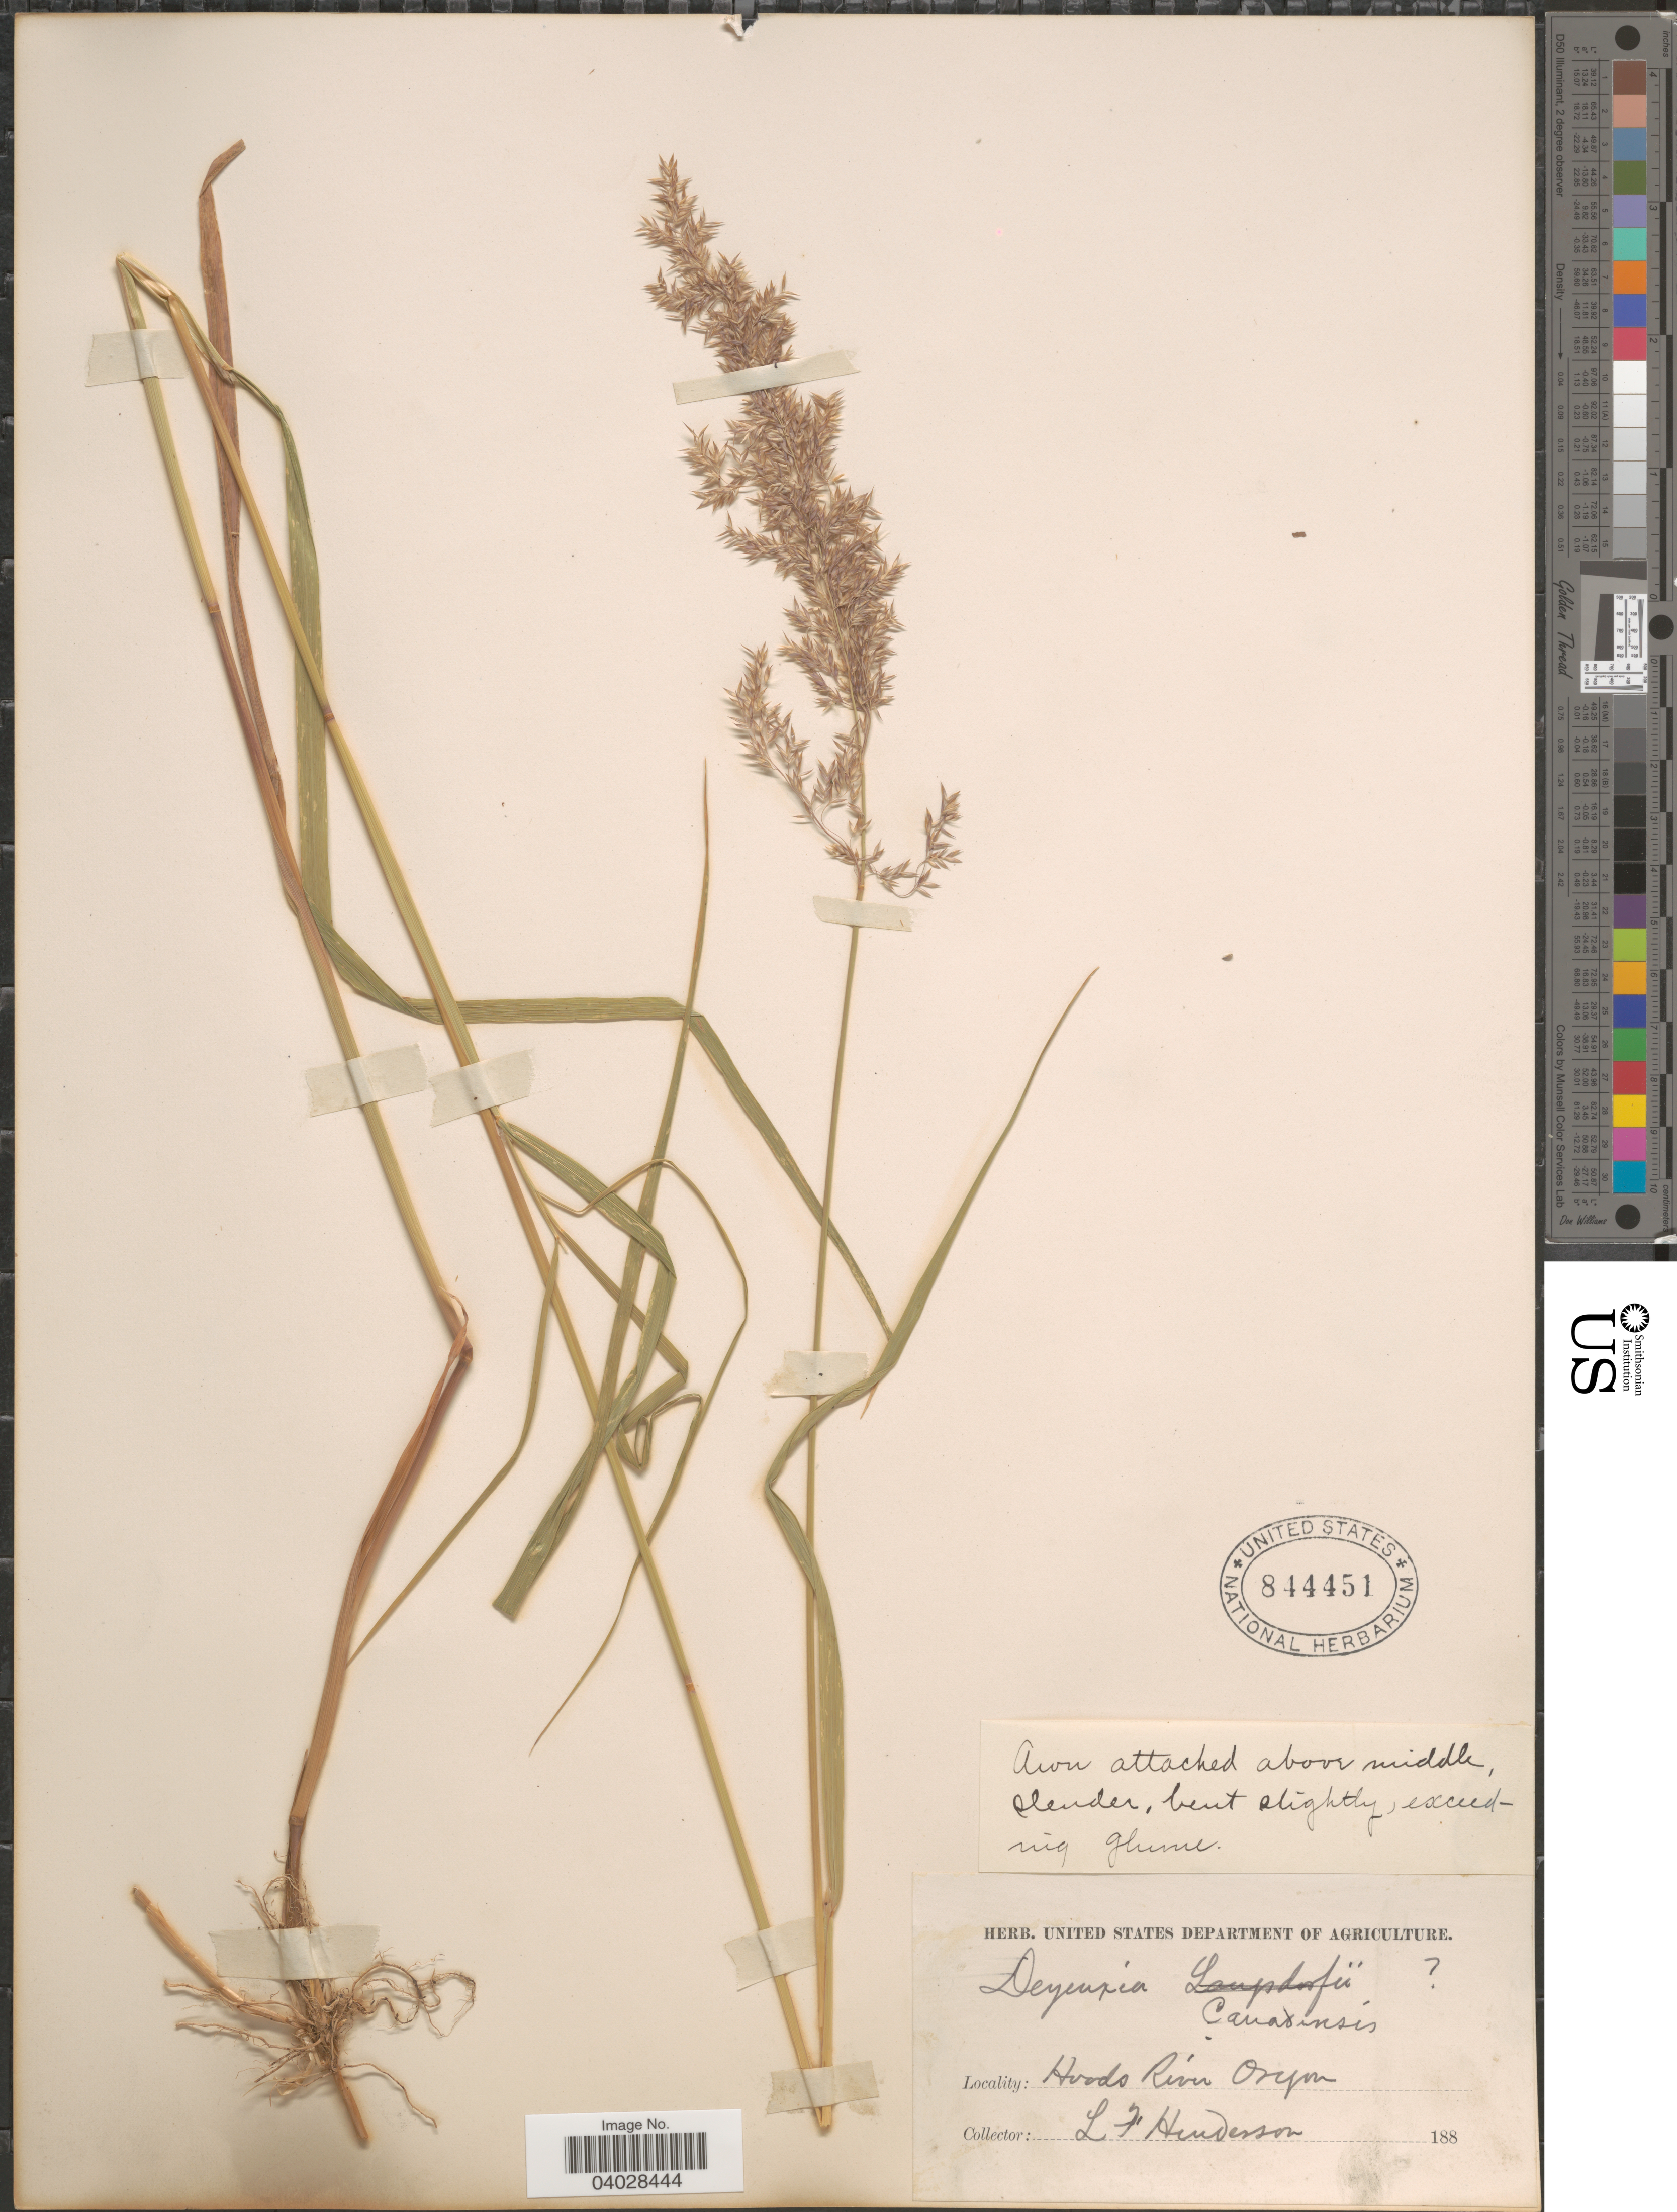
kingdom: Plantae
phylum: Tracheophyta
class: Liliopsida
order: Poales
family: Poaceae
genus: Calamagrostis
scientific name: Calamagrostis canadensis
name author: (Michx.) P. Beauv.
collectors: L. Henderson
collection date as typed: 188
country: United States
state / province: Oregon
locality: Hoods River.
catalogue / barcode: US 844451